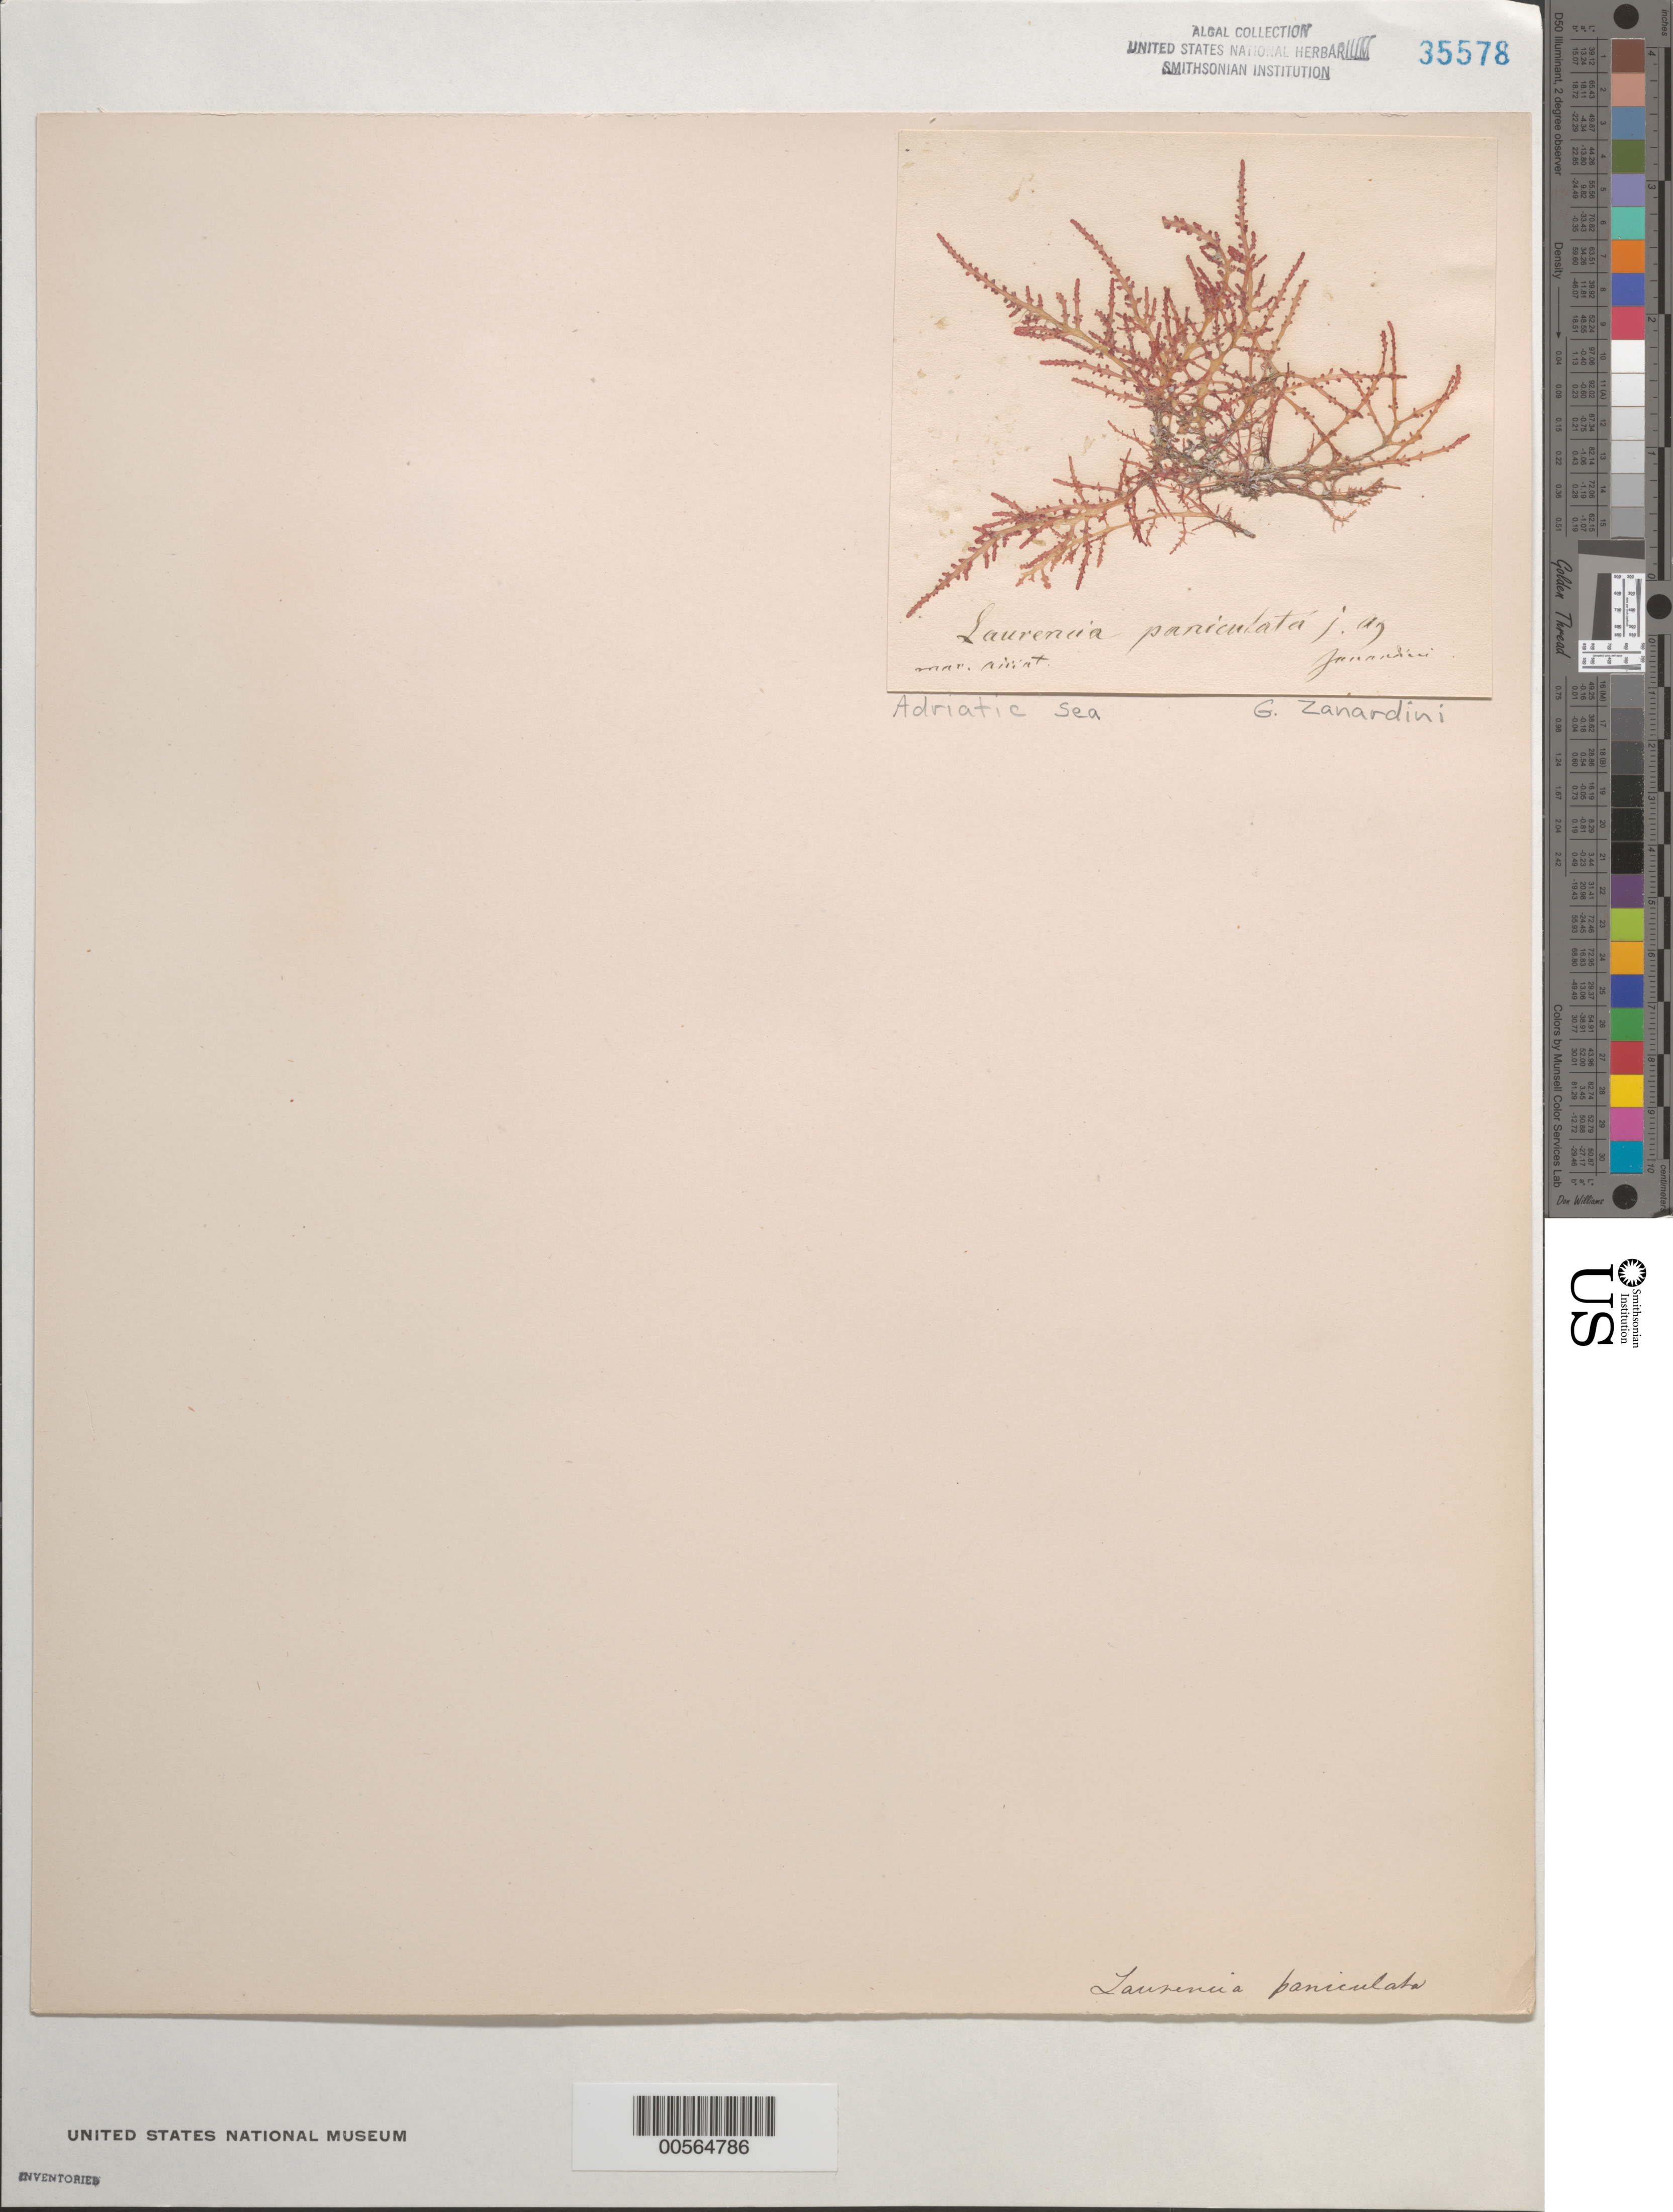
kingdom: Plantae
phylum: Rhodophyta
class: Florideophyceae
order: Ceramiales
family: Rhodomelaceae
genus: Palisada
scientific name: Palisada thuyoides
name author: (Kützing) Cassano et al.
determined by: Algae name updating Project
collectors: G. Zanardini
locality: Adriatic sea (mar. adriat.)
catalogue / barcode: US 35578